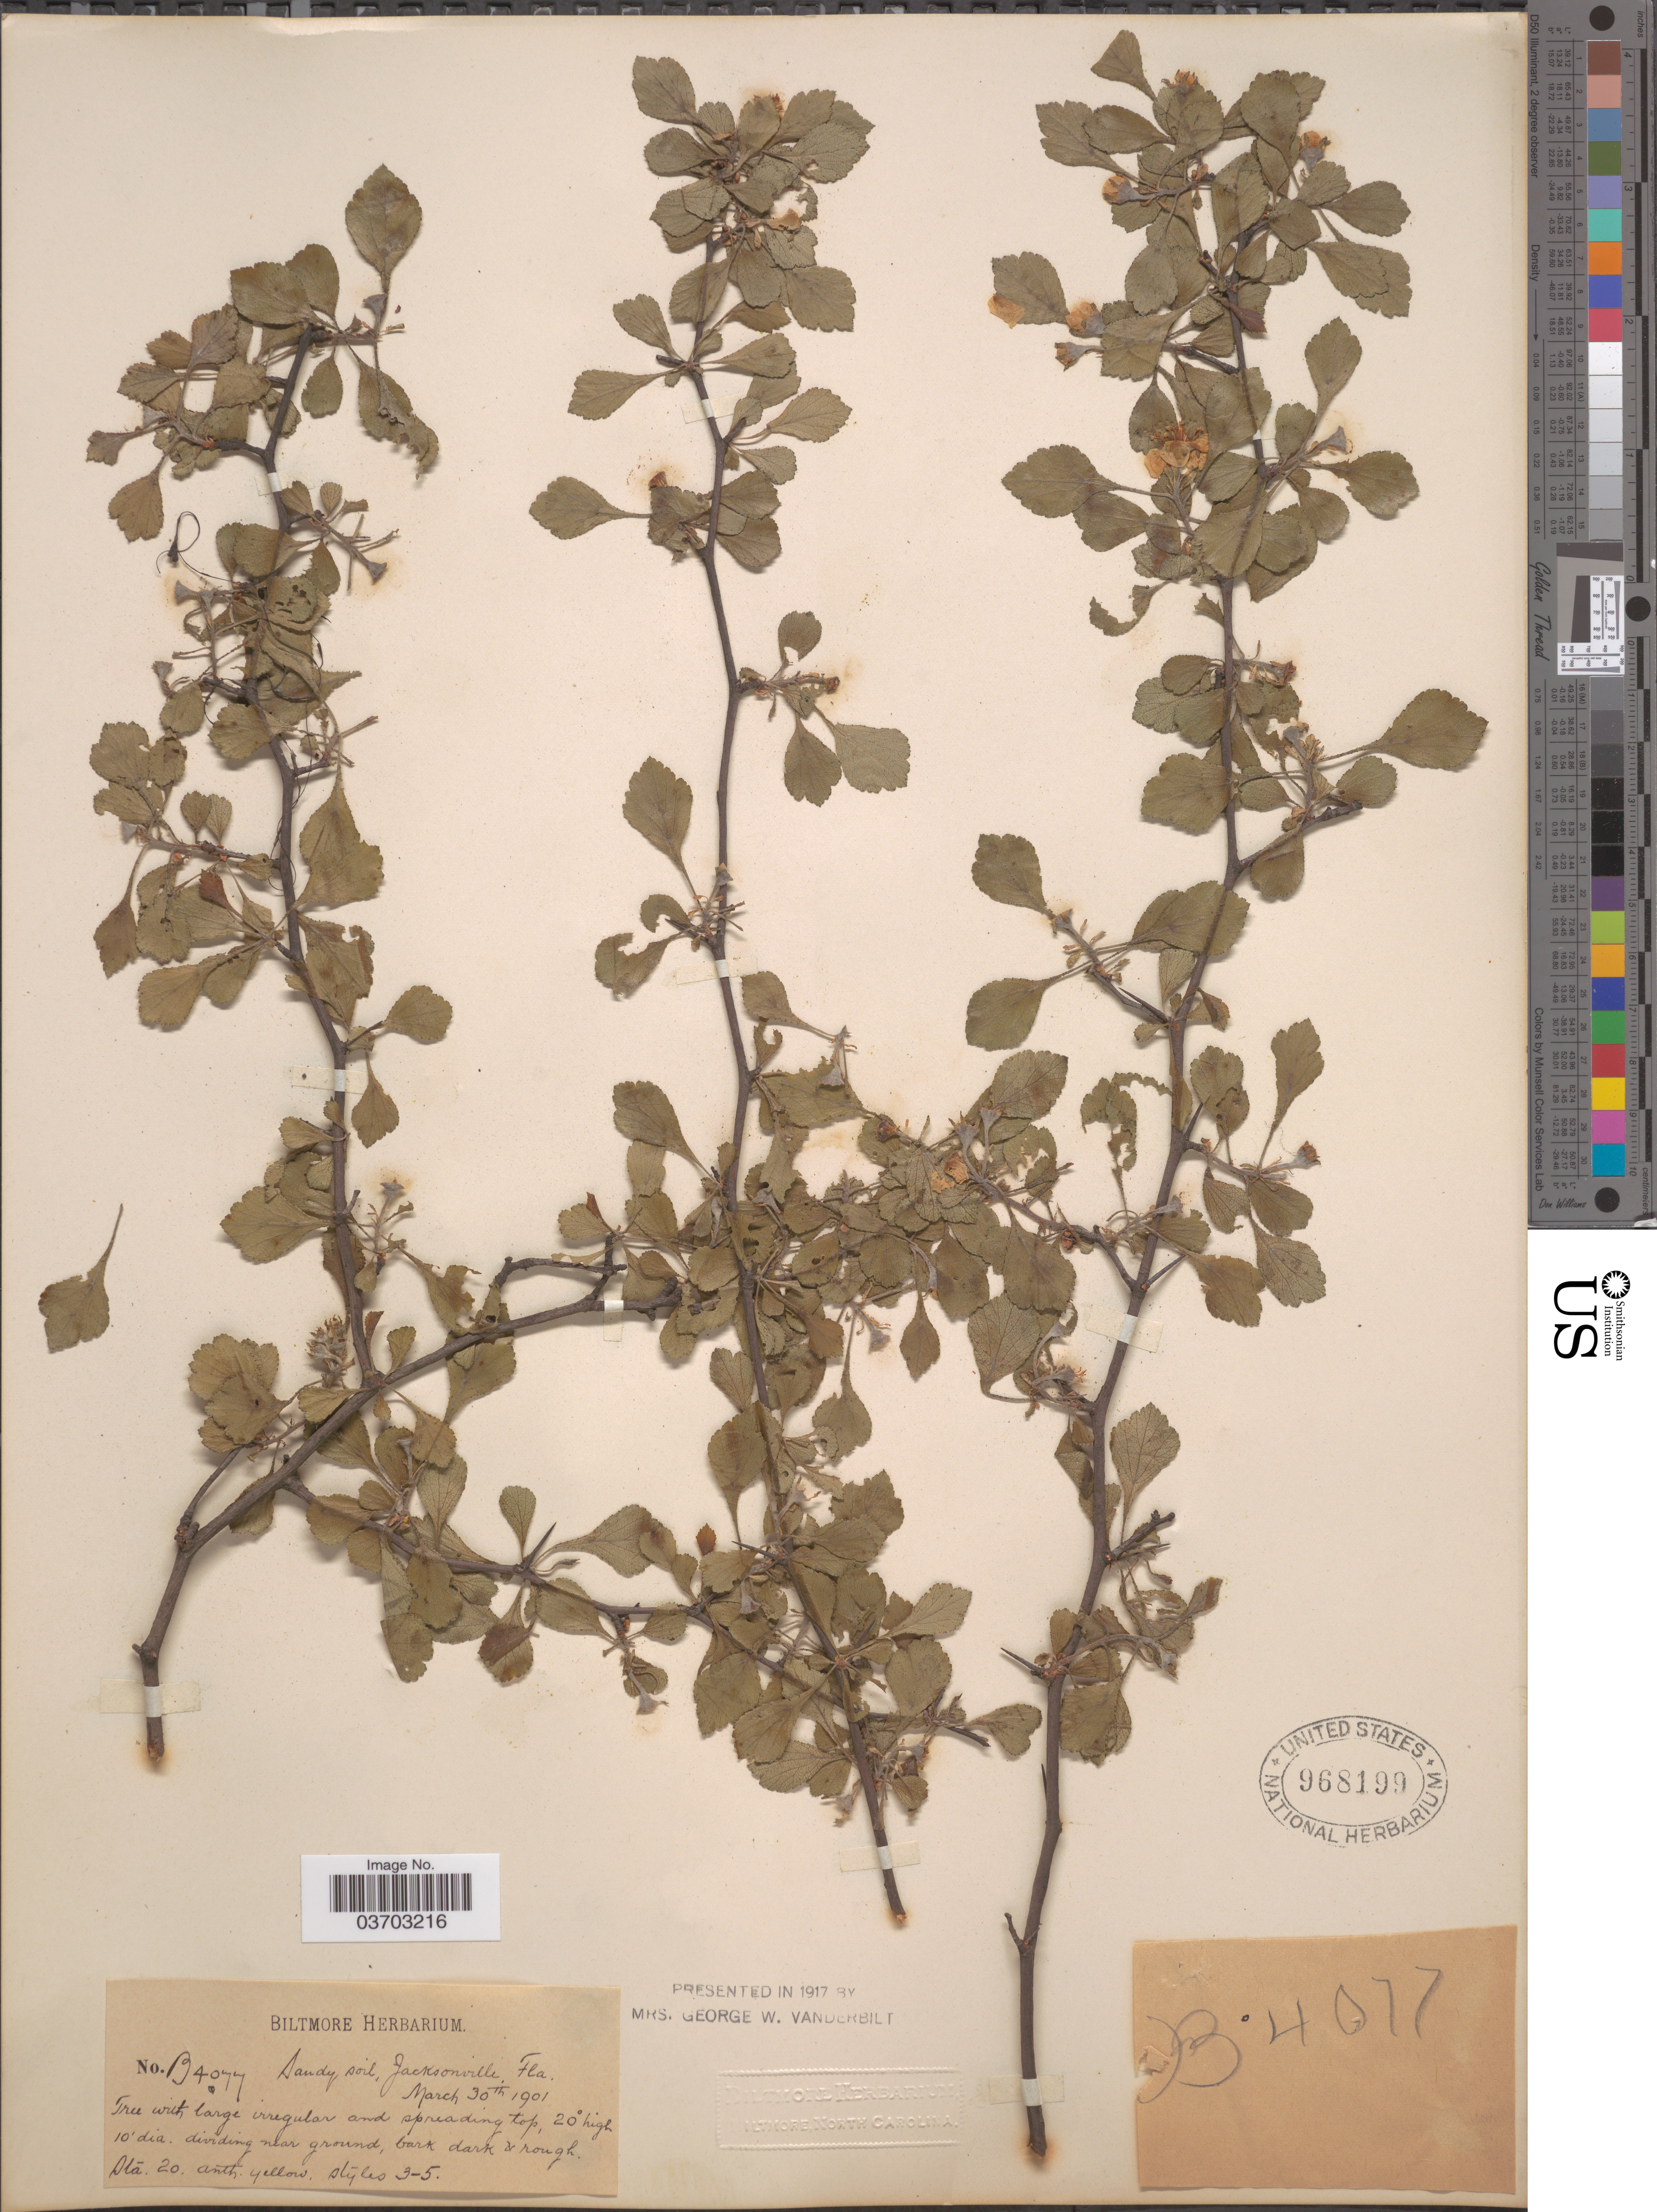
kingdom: Plantae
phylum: Tracheophyta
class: Magnoliopsida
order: Rosales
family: Rosaceae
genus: Crataegus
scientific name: Crataegus sp.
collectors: ex herb. Biltmore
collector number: B4077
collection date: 1901-03-30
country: United States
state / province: Florida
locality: Jacksonville.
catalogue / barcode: US 968199